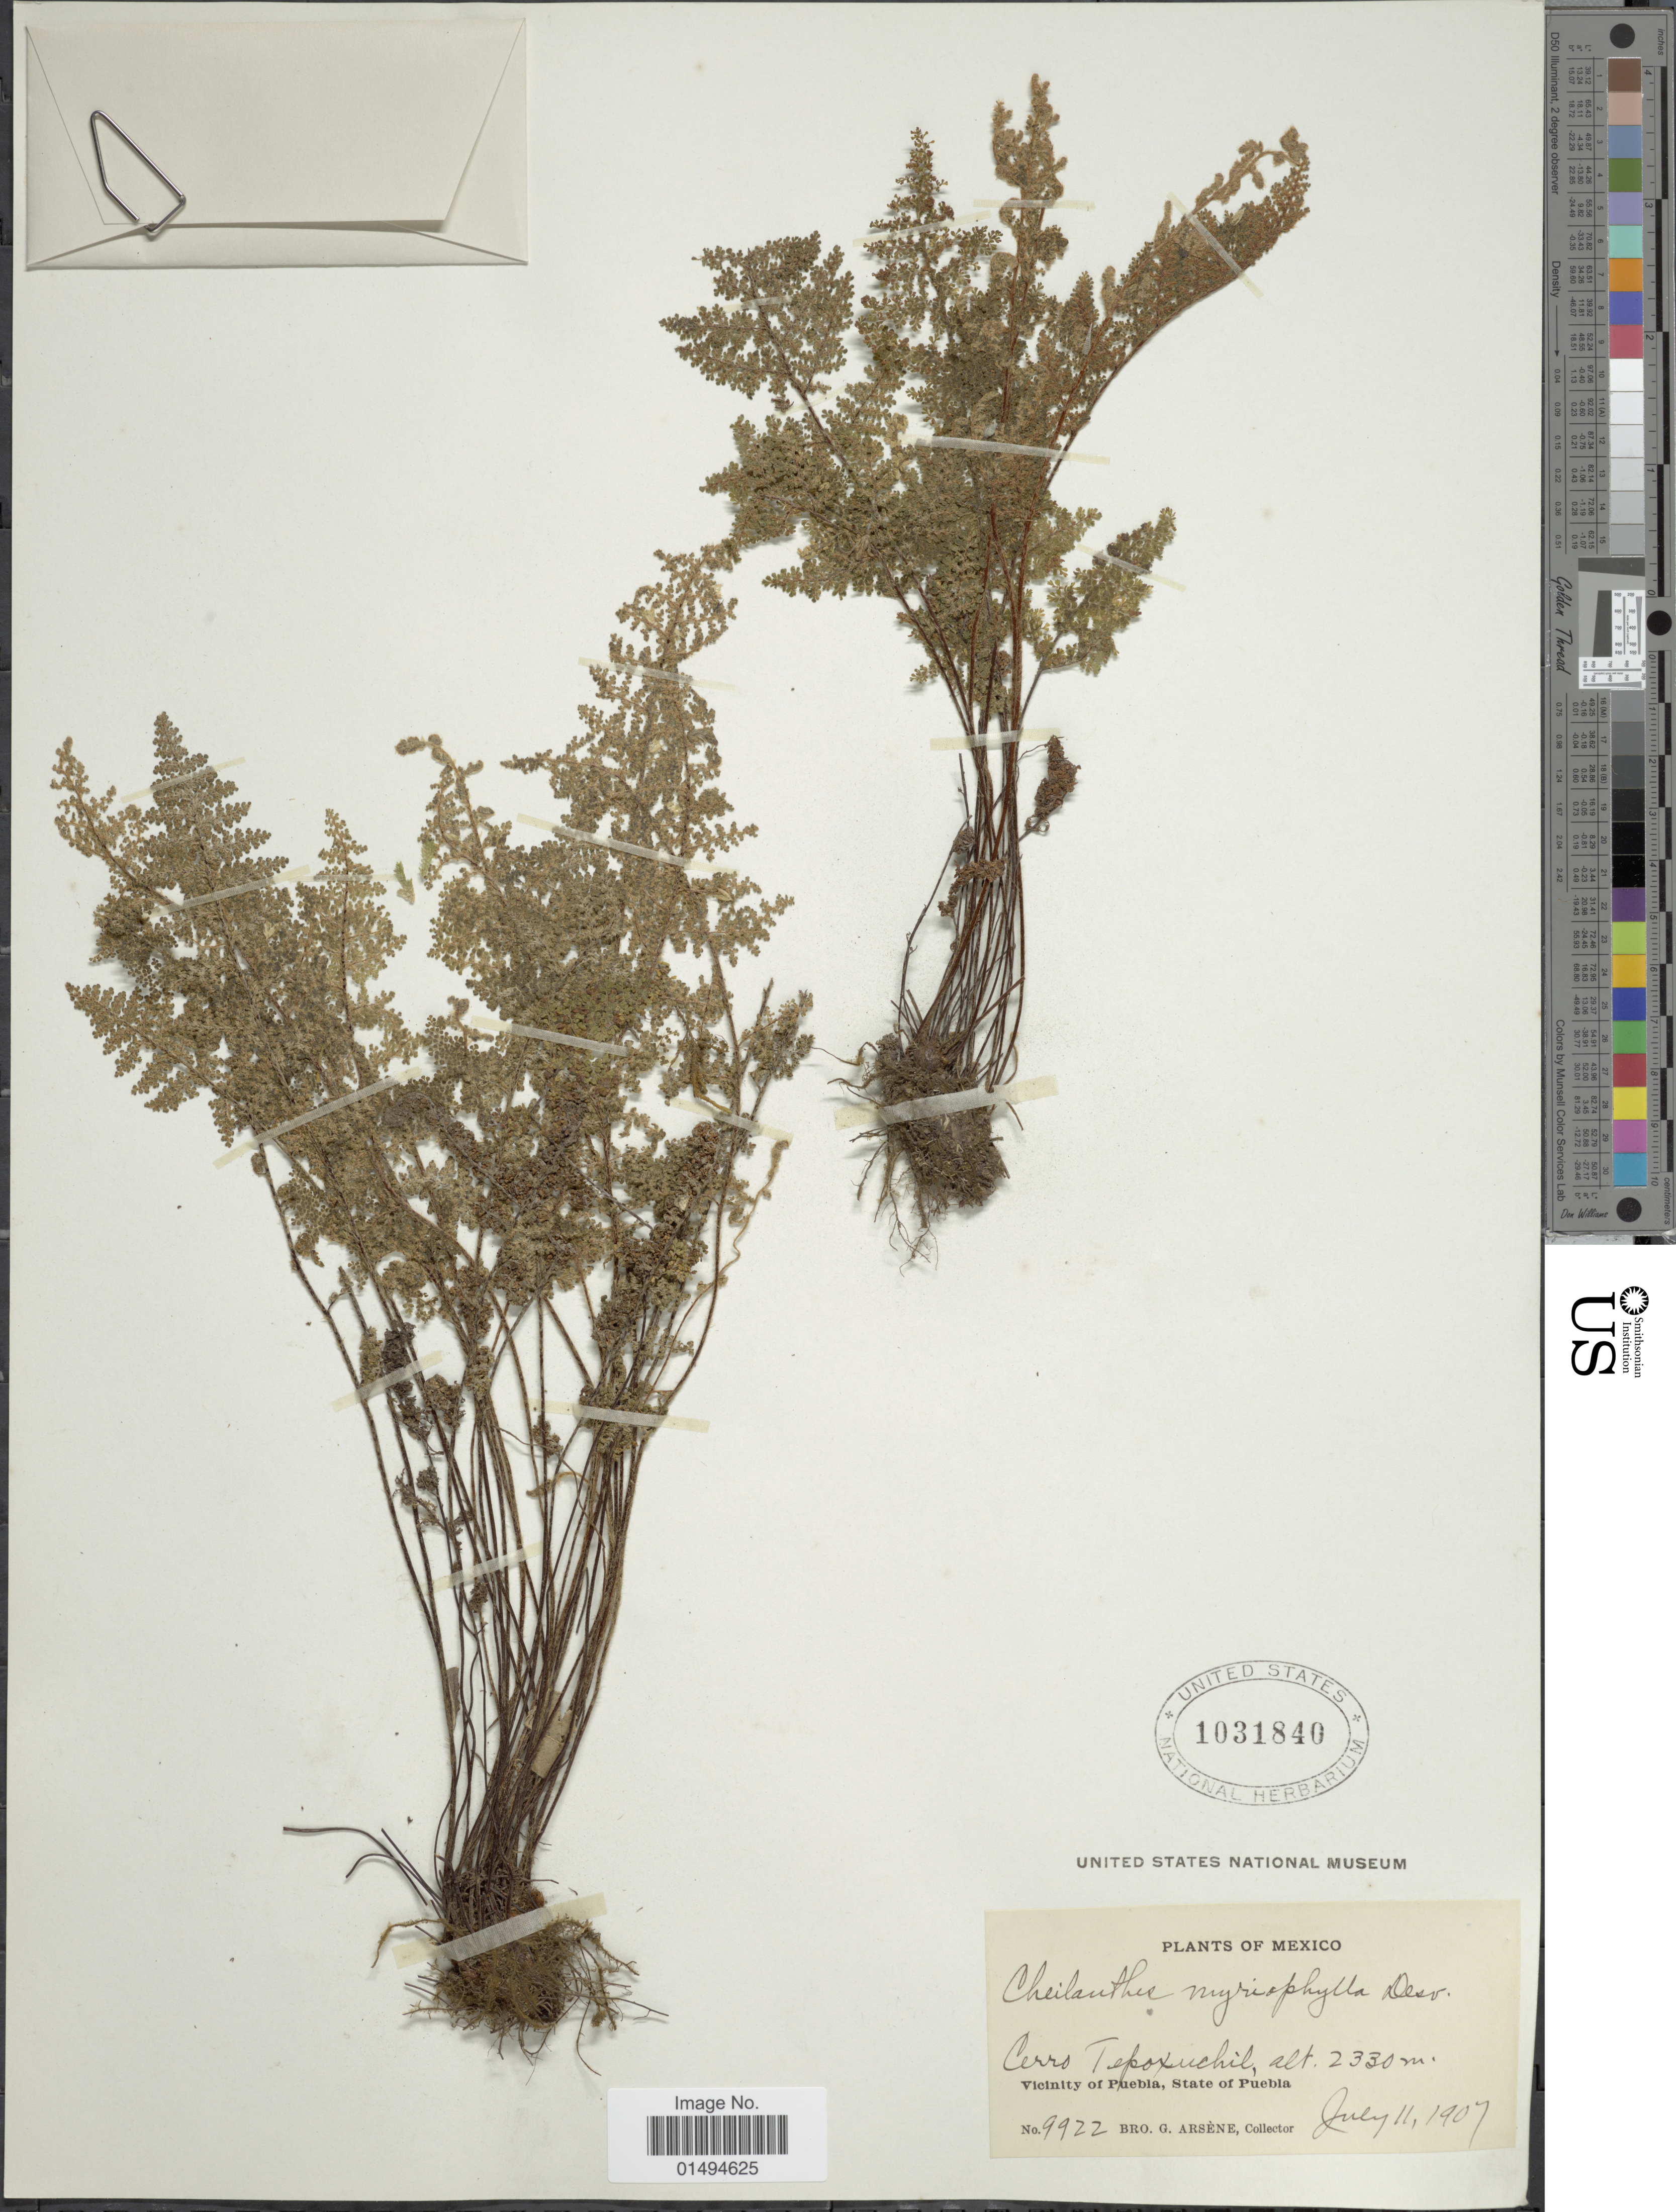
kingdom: Plantae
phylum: Tracheophyta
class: Polypodiopsida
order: Polypodiales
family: Pteridaceae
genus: Myriopteris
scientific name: Myriopteris myriophylla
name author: (Desv.) J. Sm.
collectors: Bro. G. Arsène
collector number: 9922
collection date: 1907-07-11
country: Mexico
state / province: Puebla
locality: Vicinity of Puebla, cerro Tepoxuchil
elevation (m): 2330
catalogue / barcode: US 1031840